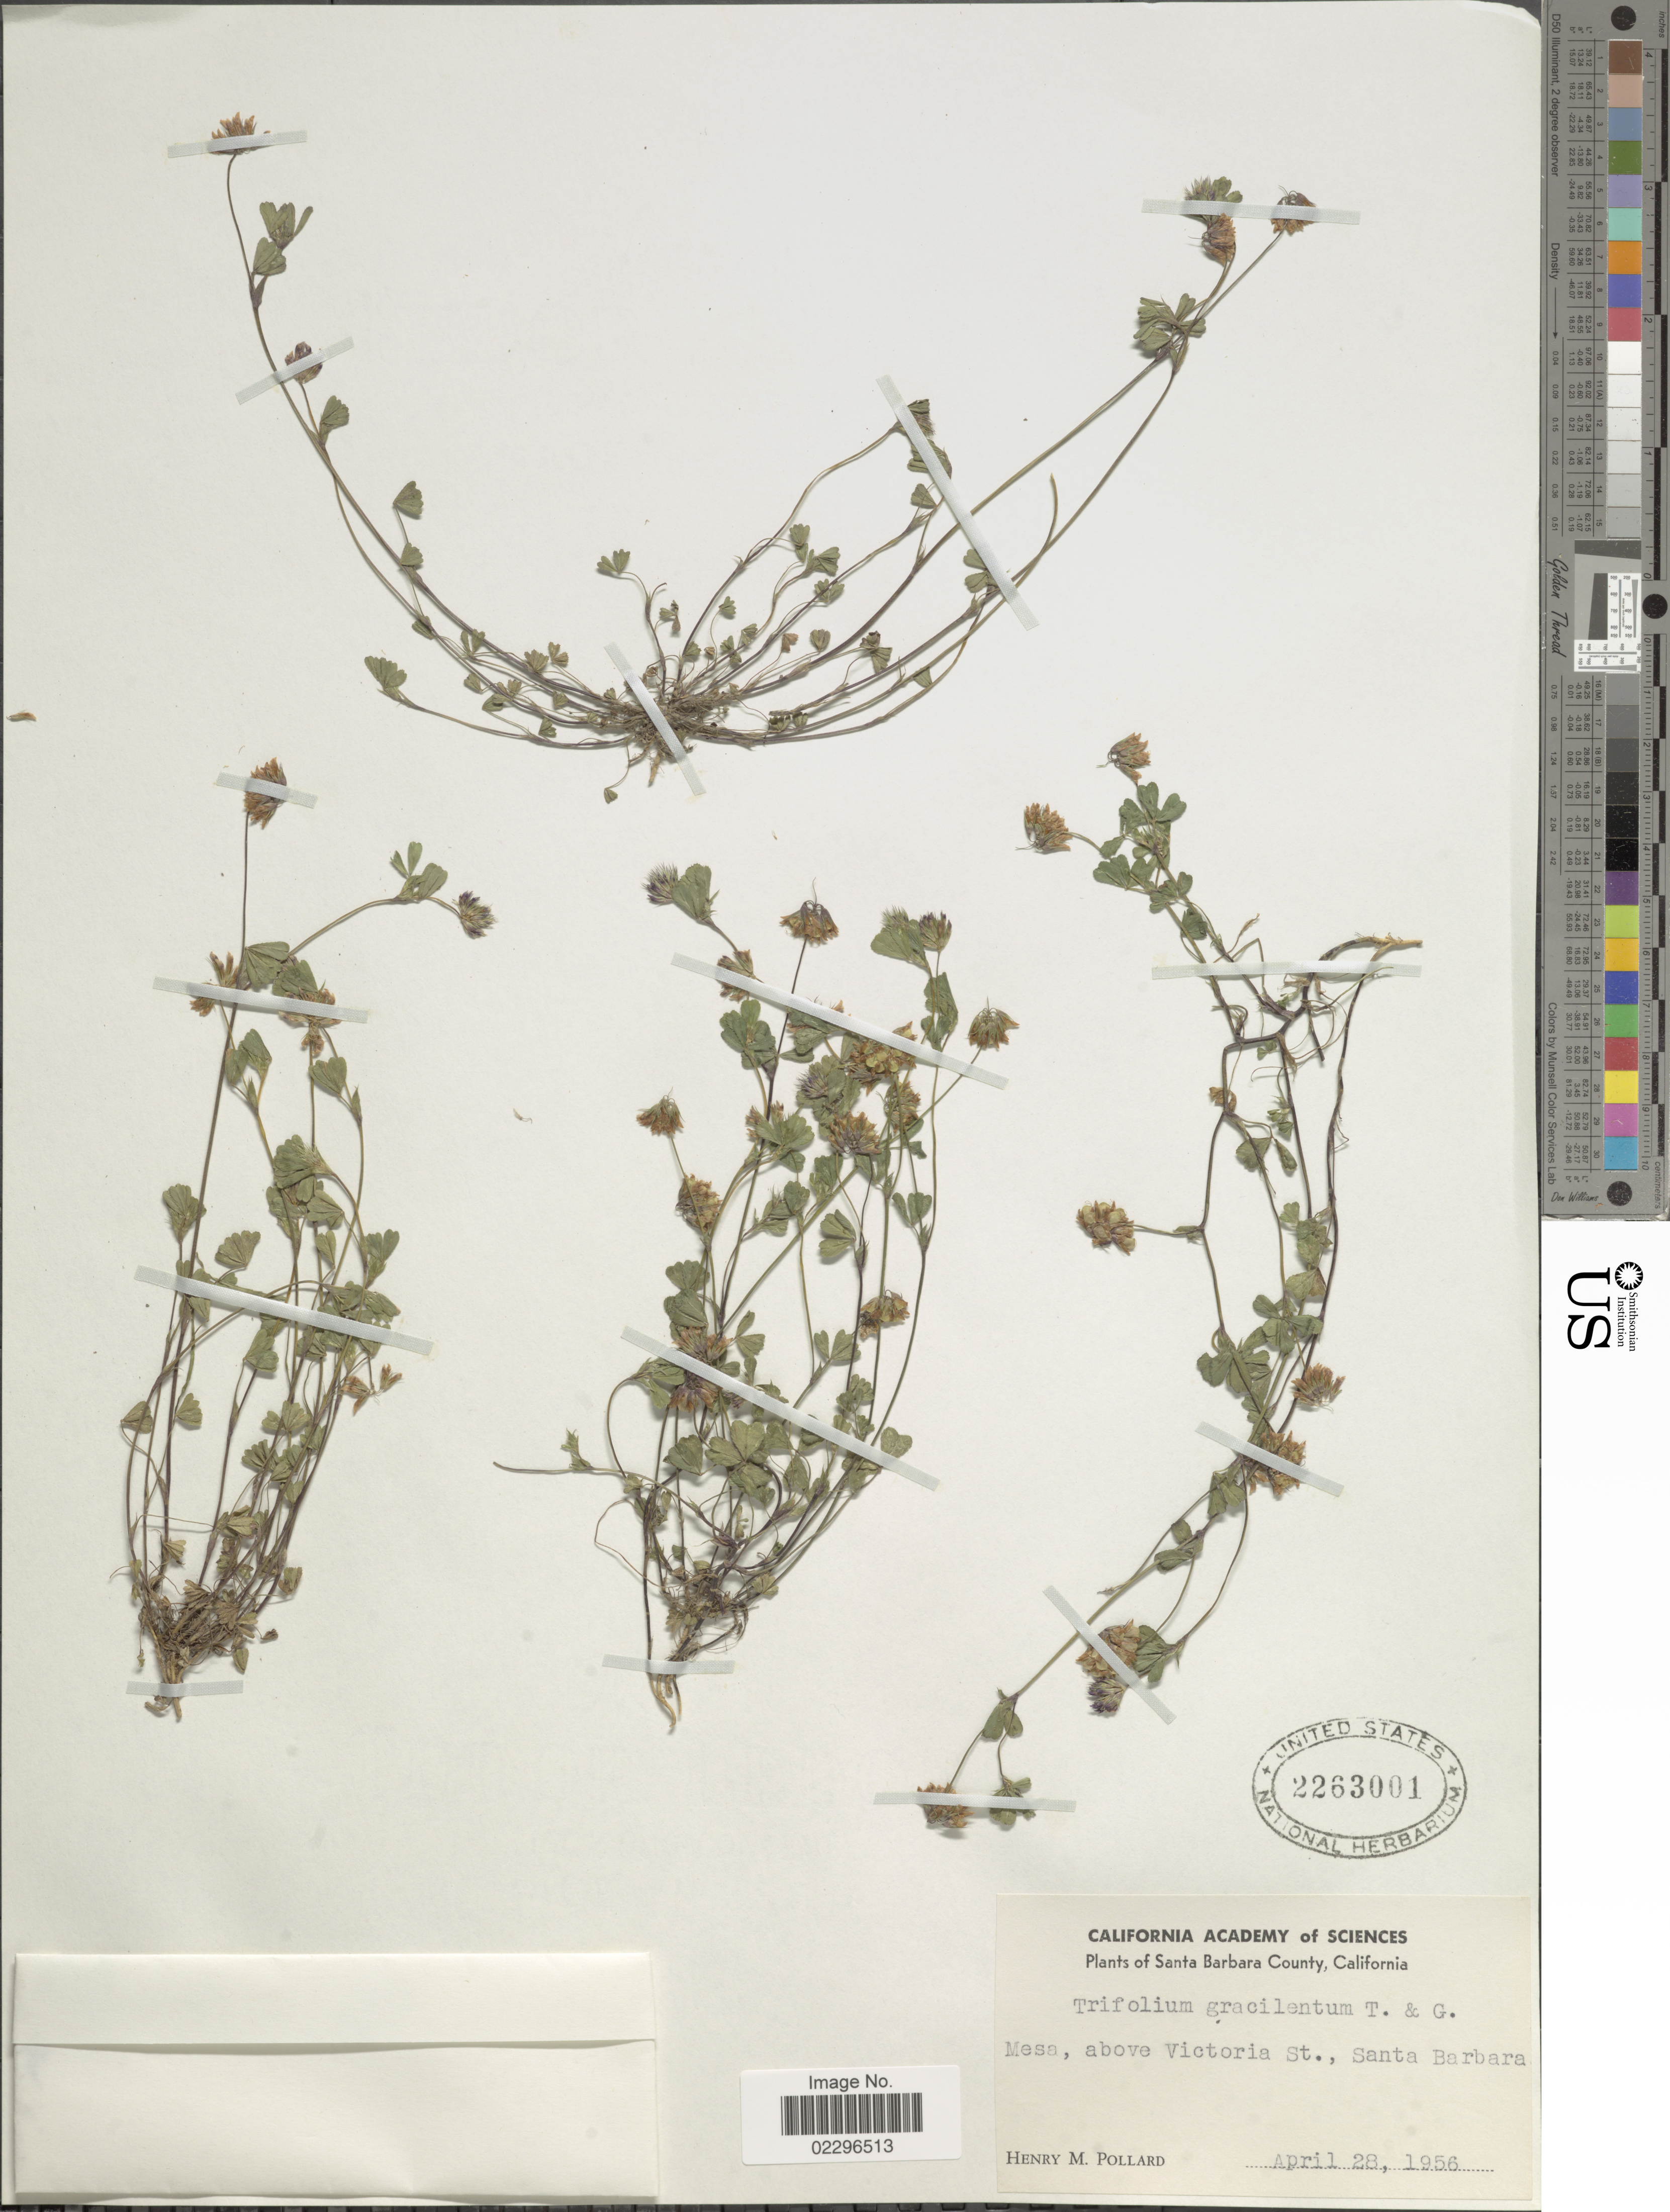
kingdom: Plantae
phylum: Tracheophyta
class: Magnoliopsida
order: Fabales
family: Fabaceae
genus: Trifolium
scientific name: Trifolium gracilentum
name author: Torr. & A. Gray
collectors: H. M. Pollard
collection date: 1956-04-28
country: United States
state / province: California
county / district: Santa Barbara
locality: Santa Barbara County, California, Mesa, above Victoria St., Santa Barbara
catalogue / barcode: US 2263001